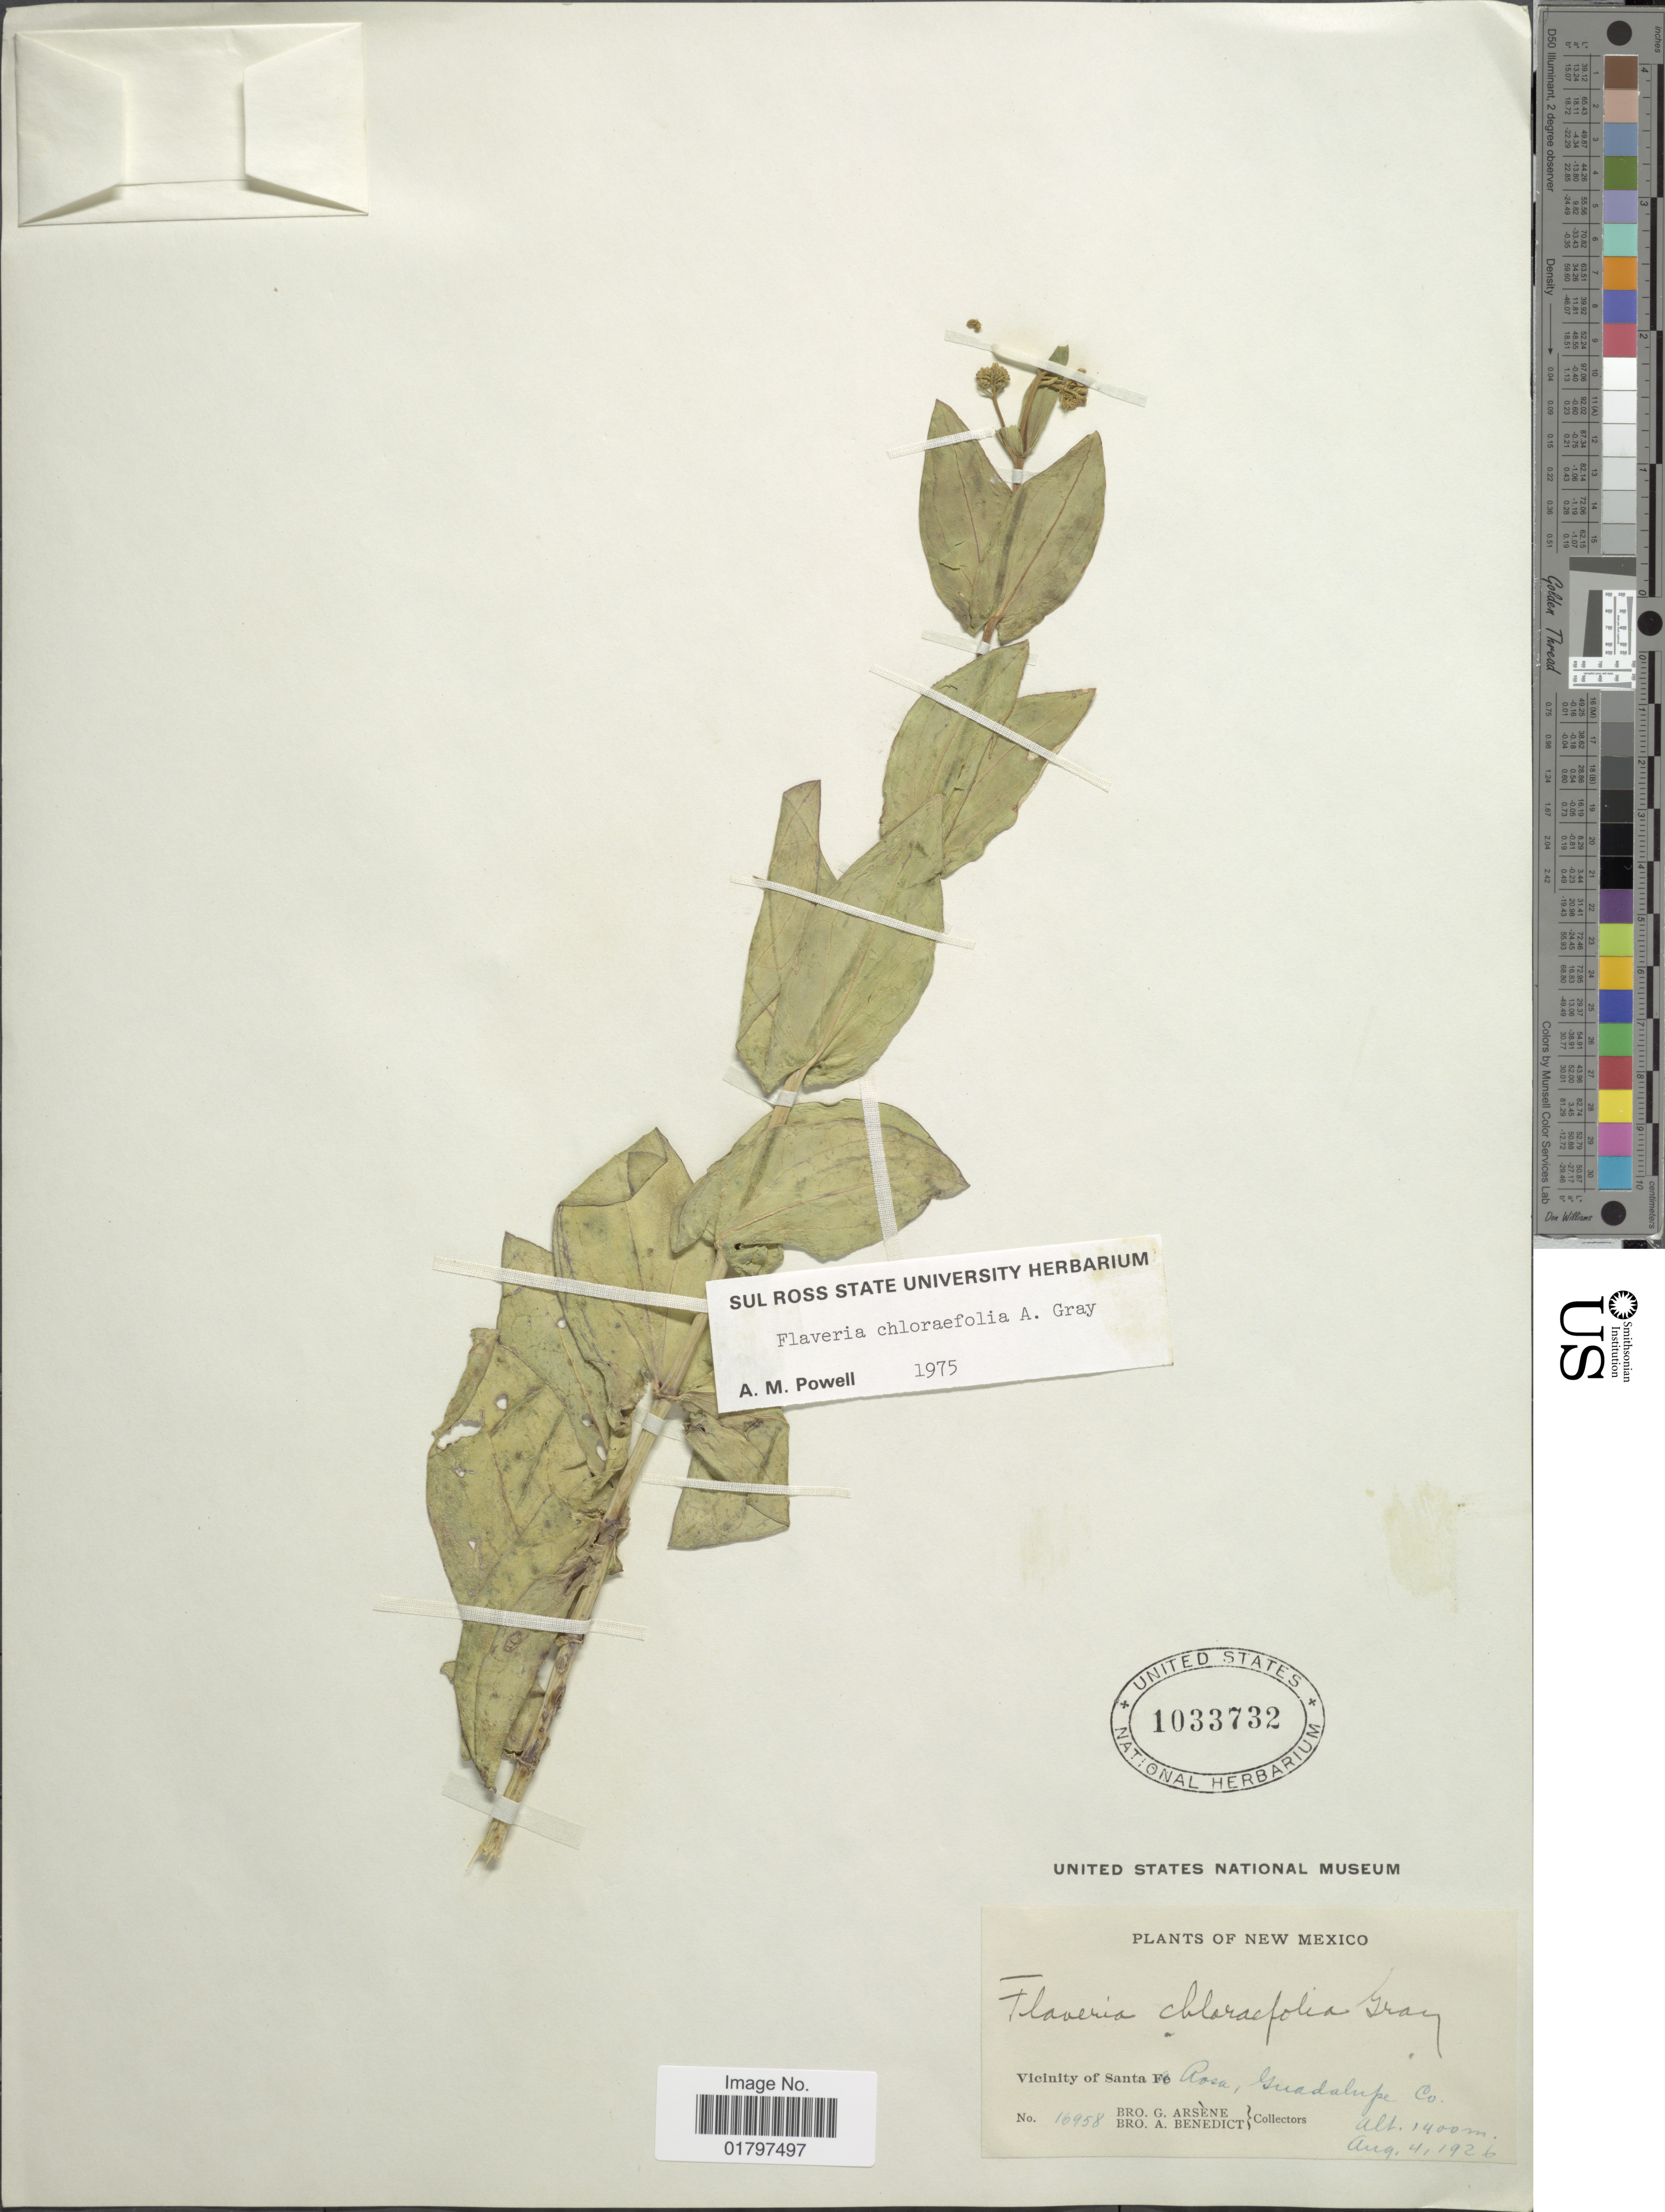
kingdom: Plantae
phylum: Tracheophyta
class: Magnoliopsida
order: Asterales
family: Asteraceae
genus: Flaveria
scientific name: Flaveria chloraefolia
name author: A. Gray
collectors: Bro. G. Arsène & Bro. A. Benedict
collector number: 16958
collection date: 1926-08-04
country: United States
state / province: New Mexico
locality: Vicinity of Santa Rosa, Guadalupe Co.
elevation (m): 1400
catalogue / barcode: US 1033732